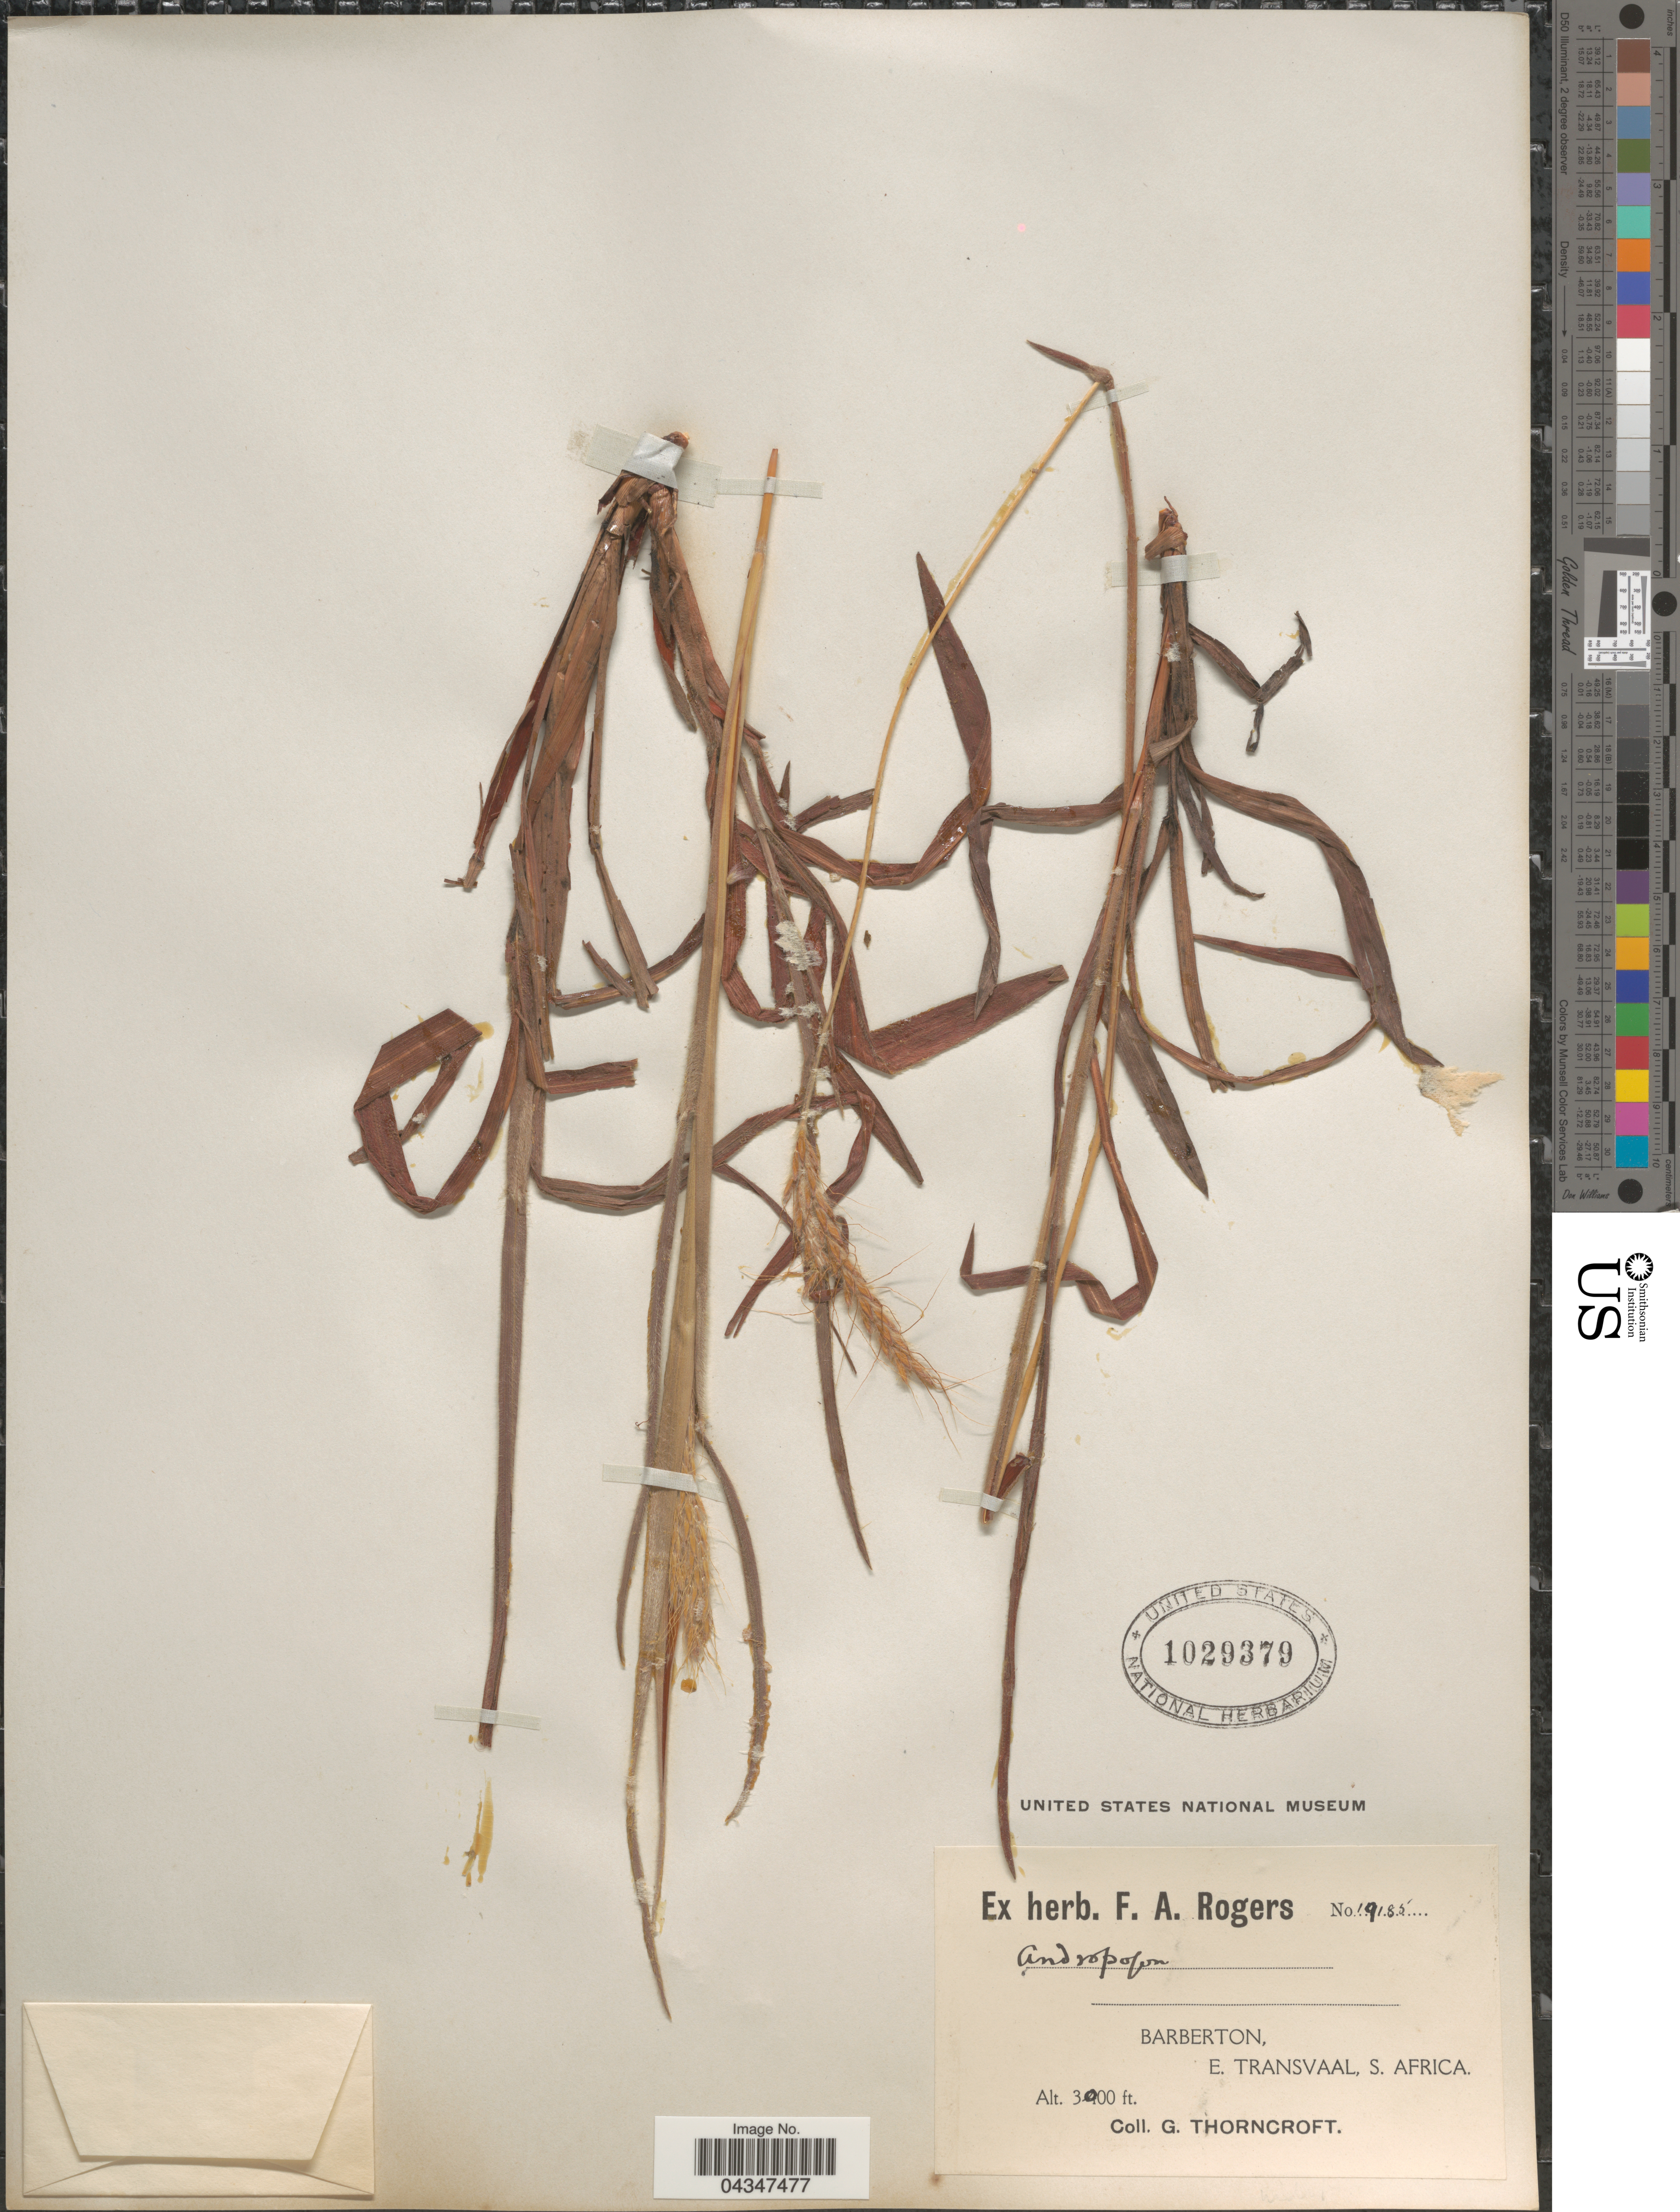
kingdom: Plantae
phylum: Tracheophyta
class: Liliopsida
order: Poales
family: Poaceae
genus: Andropogon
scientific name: Andropogon sp.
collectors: G. Thorncroft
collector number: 19185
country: South Africa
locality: Barberton, E. Transvaal, S. Africa.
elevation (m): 914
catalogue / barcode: US 1029379